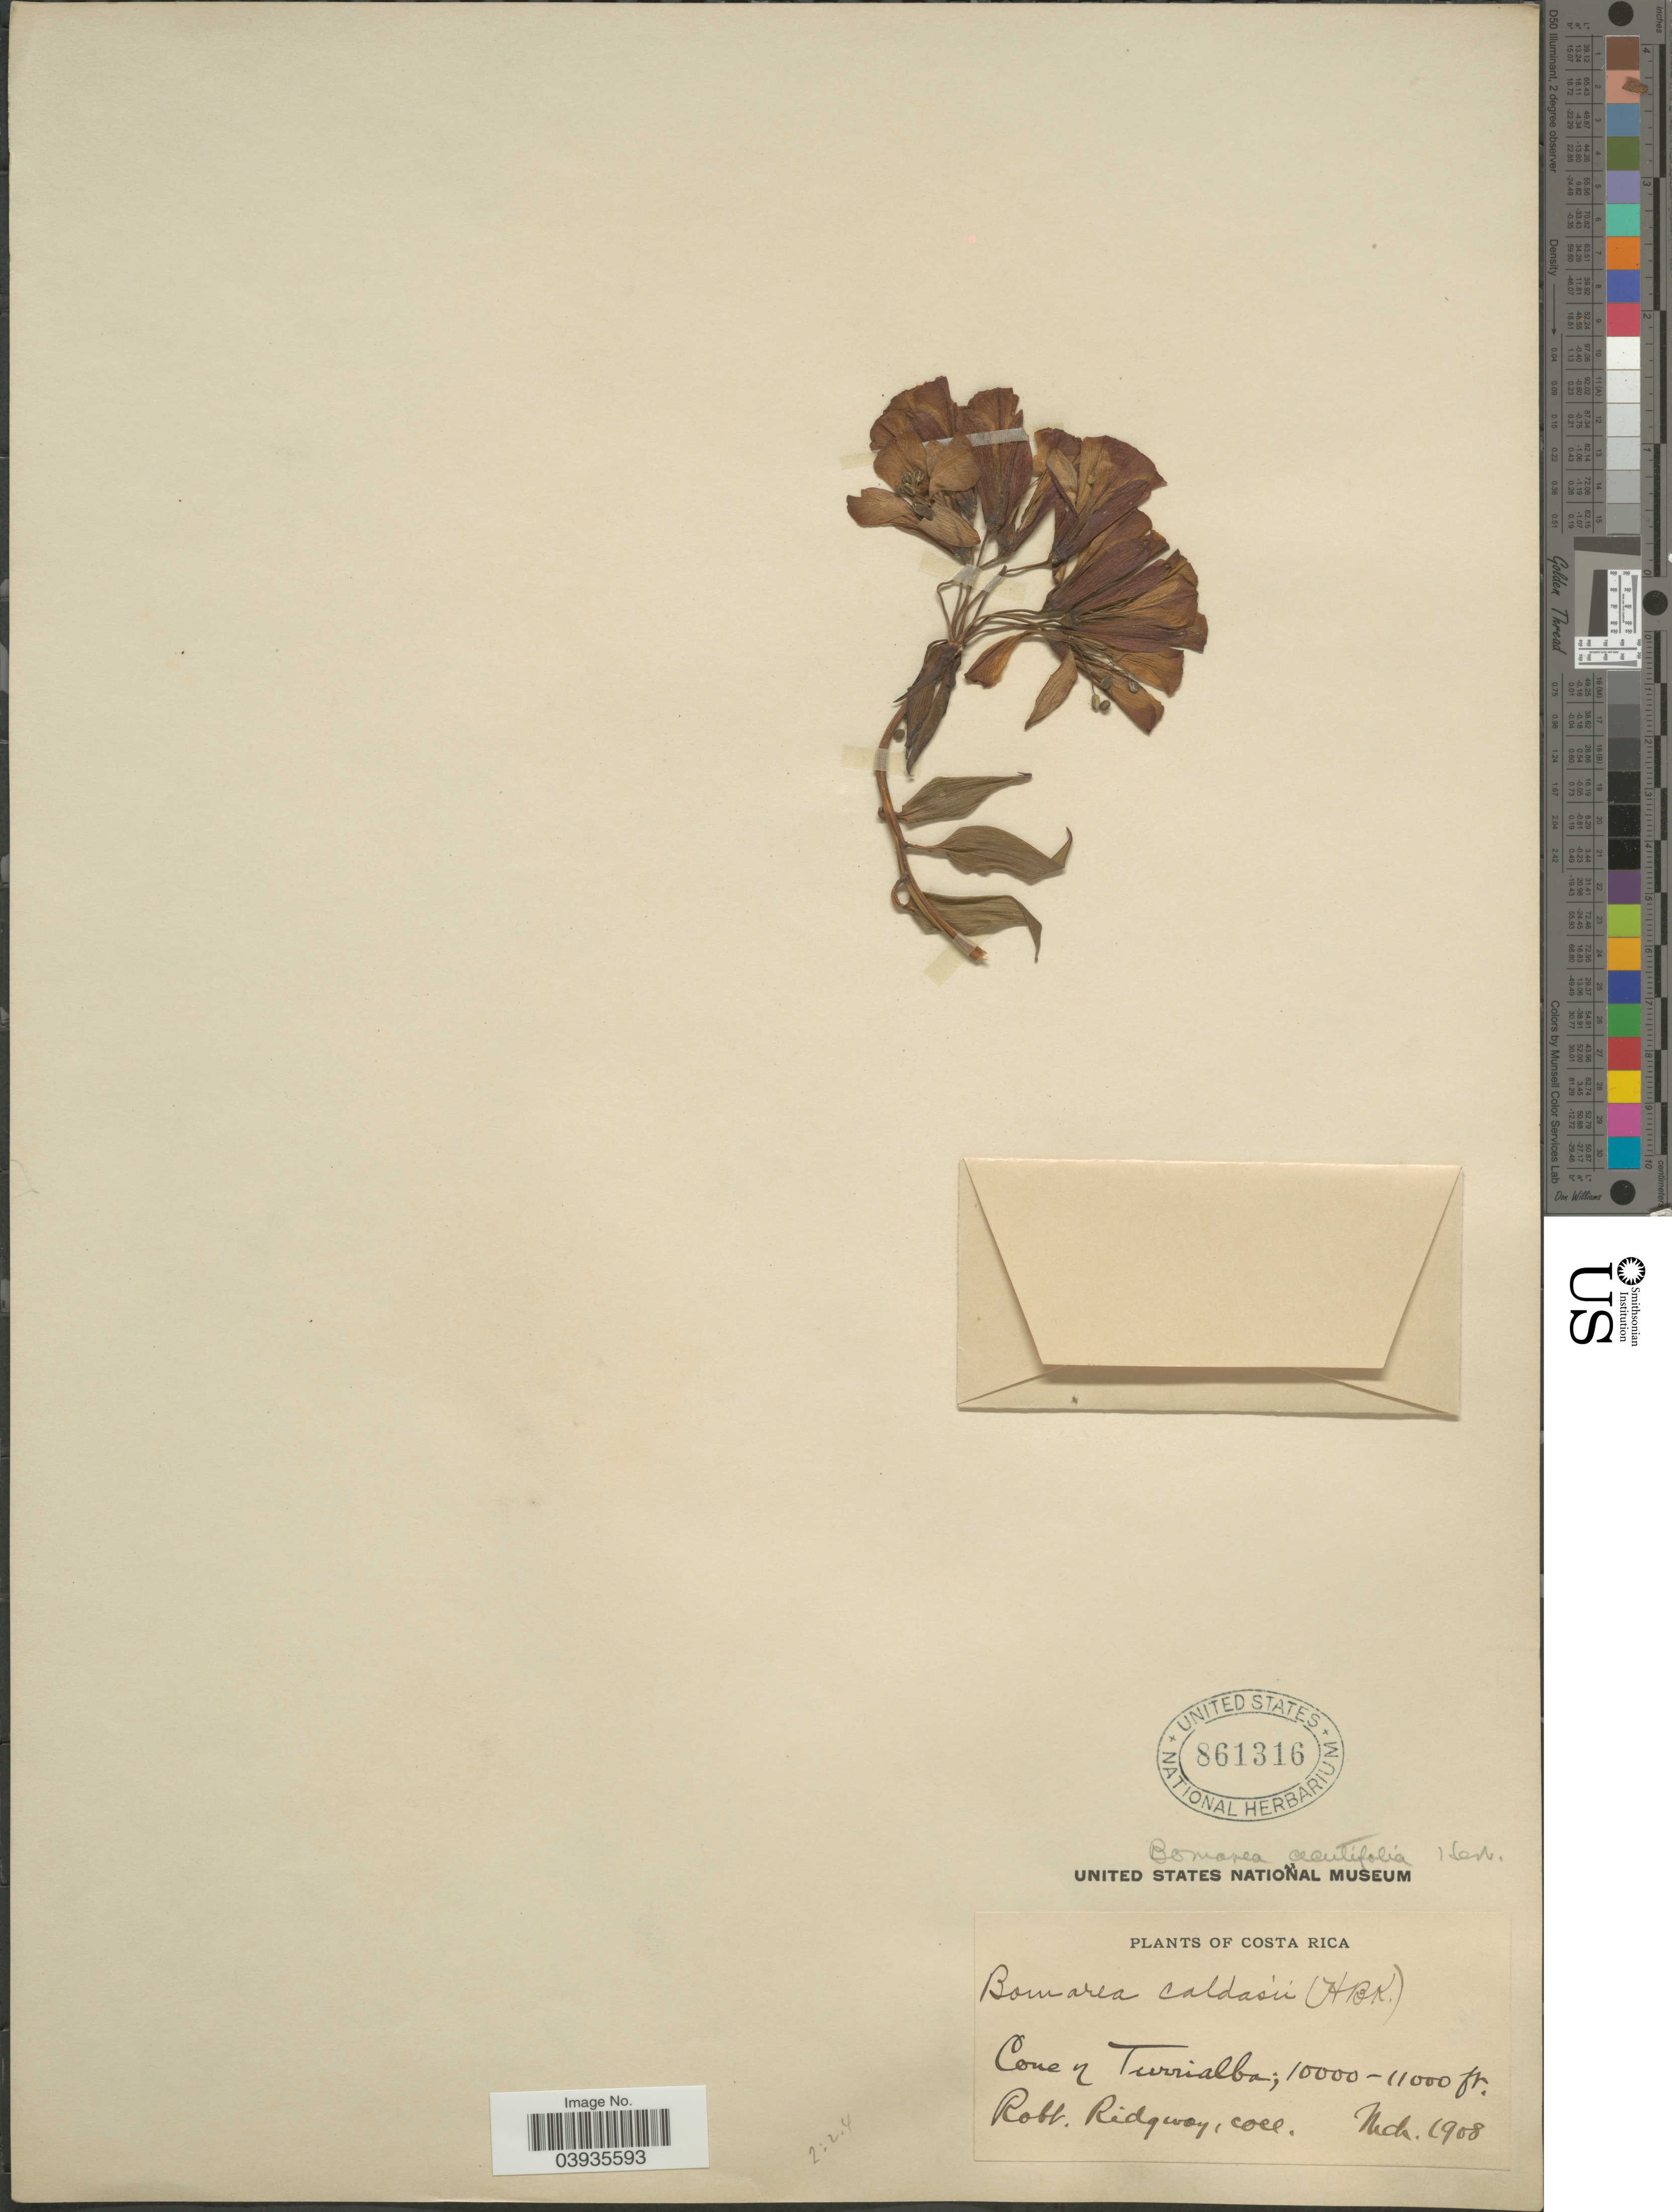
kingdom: Plantae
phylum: Tracheophyta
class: Liliopsida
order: Liliales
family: Alstroemeriaceae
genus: Bomarea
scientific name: Bomarea caldasii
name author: (Kunth) Asch. & Graebener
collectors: R. Ridgway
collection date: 1908-03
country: Costa Rica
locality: Cone y Turrialba.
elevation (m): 3048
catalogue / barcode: US 861316